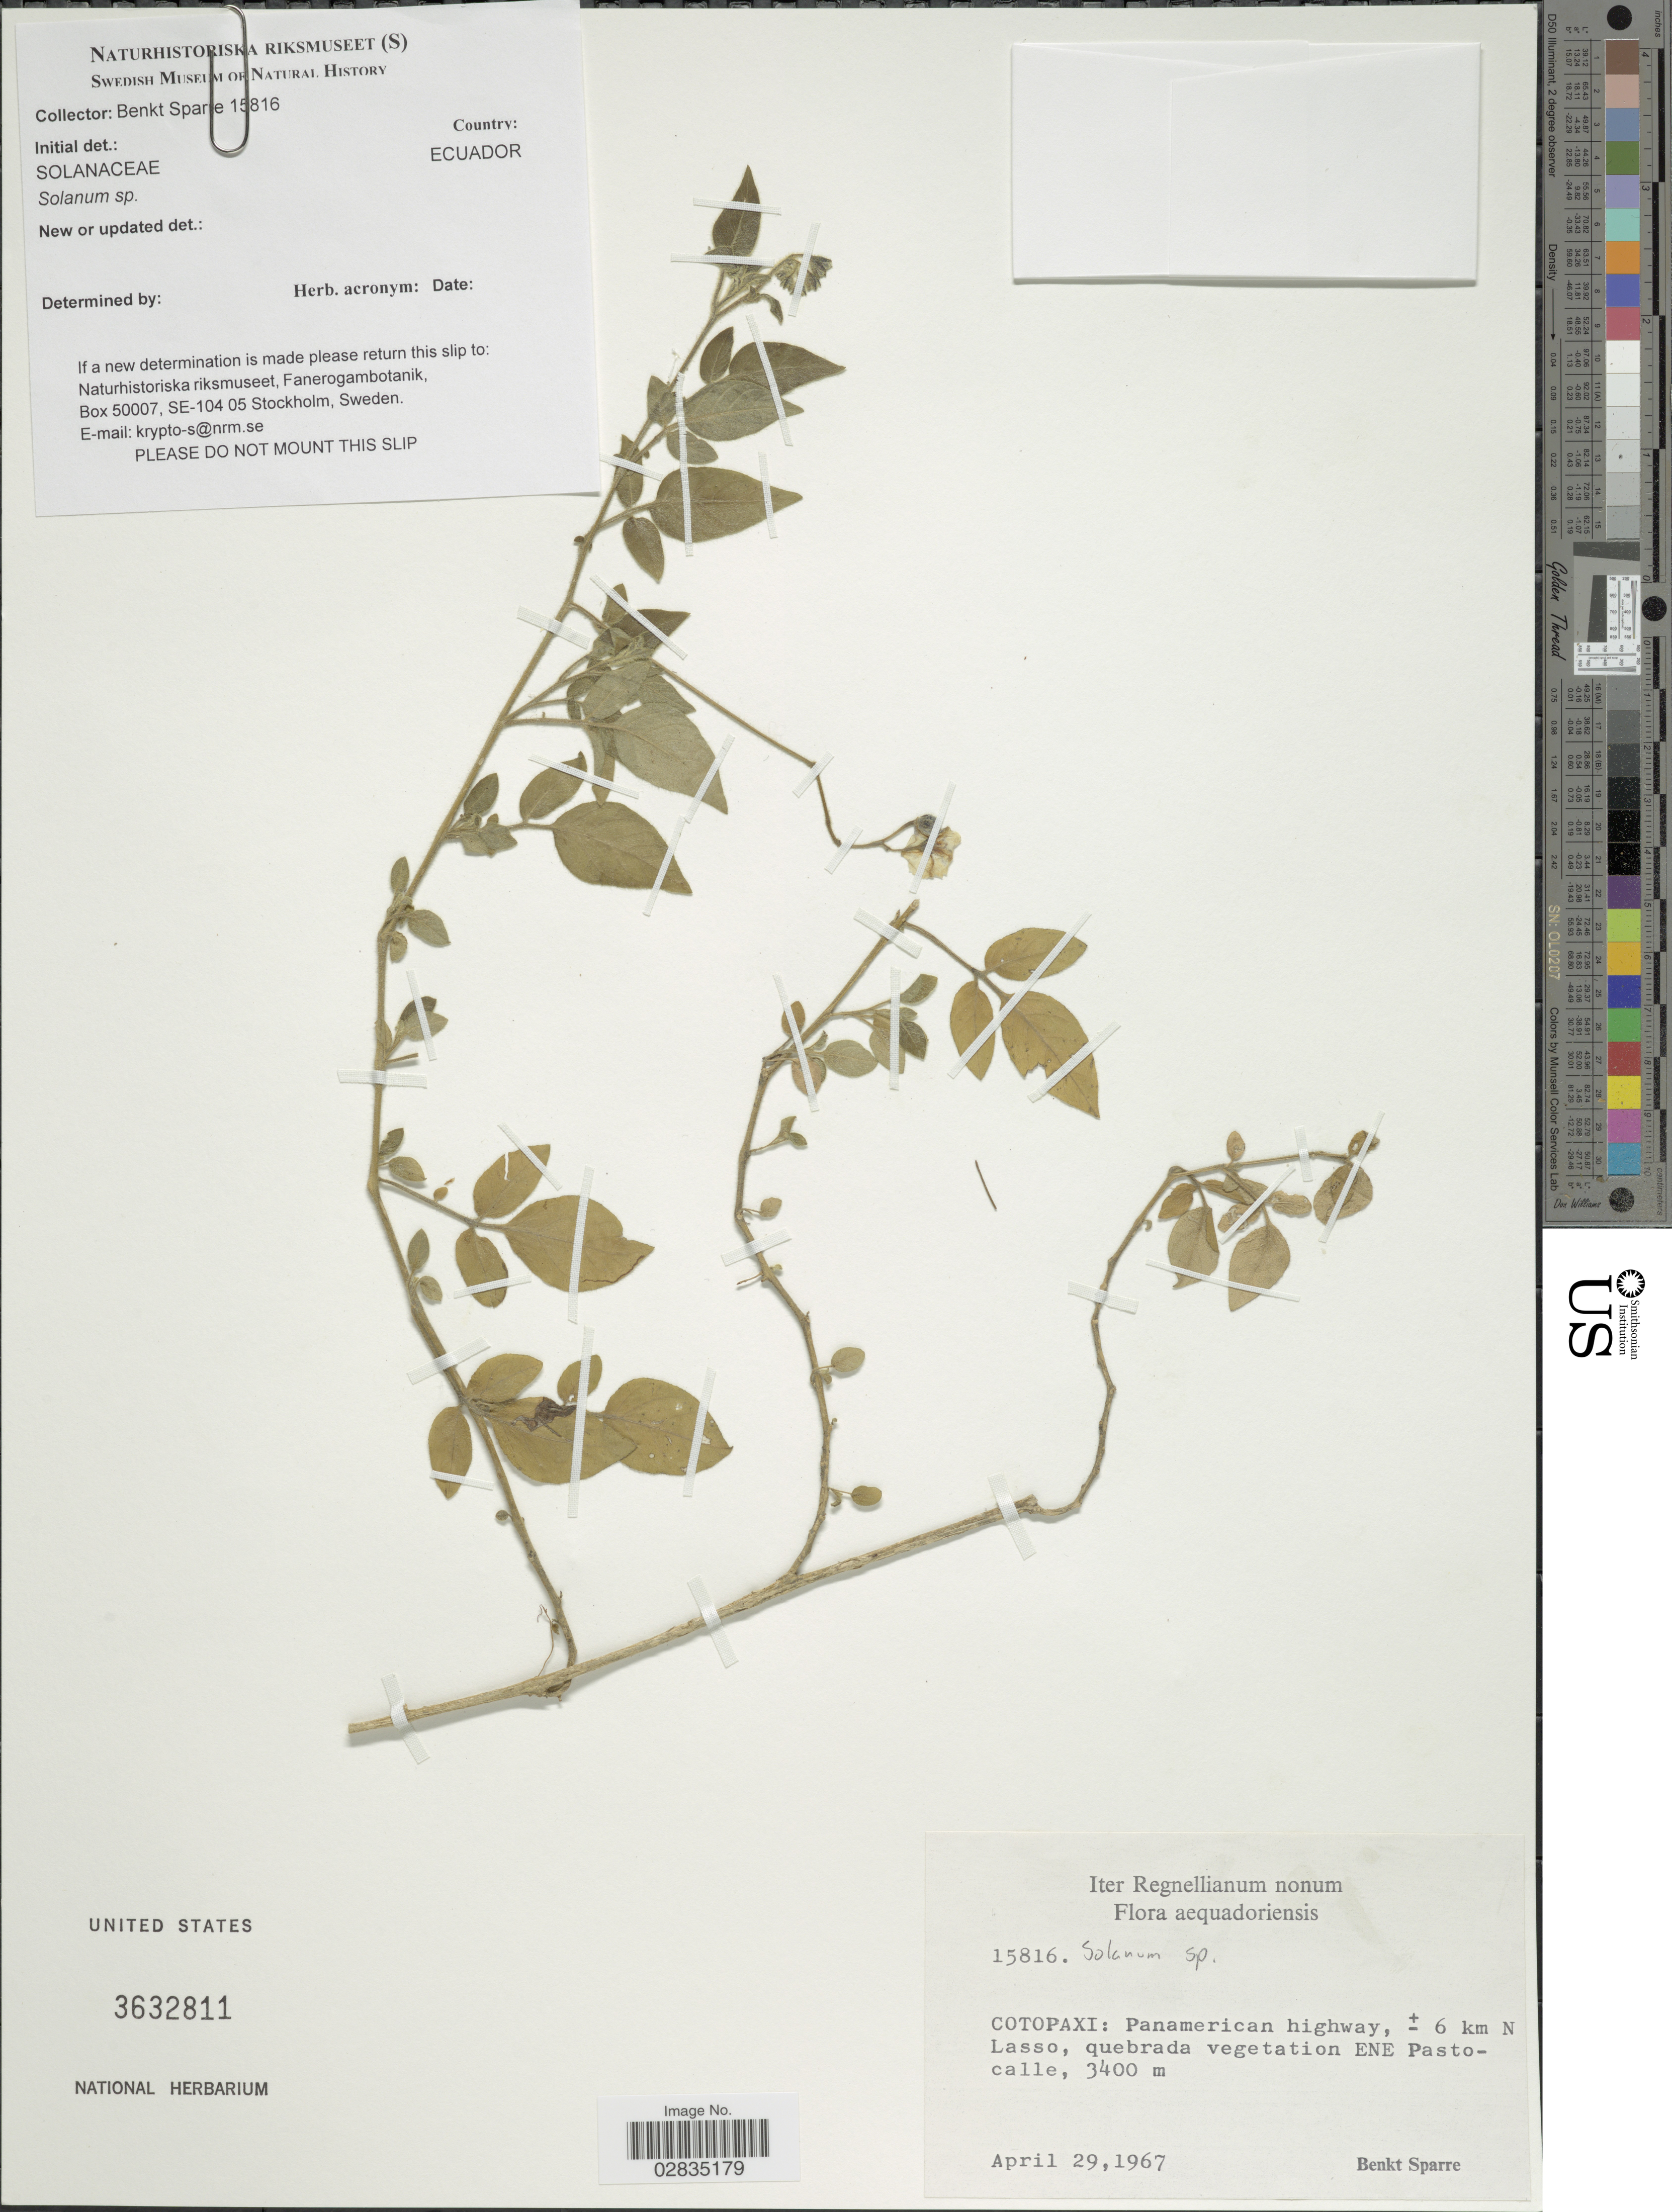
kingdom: Plantae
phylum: Tracheophyta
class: Magnoliopsida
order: Solanales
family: Solanaceae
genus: Solanum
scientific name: Solanum sp.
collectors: B. Sparre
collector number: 15816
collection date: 1967-04-29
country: Ecuador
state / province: Cotopaxi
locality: Panamerican highway, ± 6 km N Lasso, quebrada vegetation ENE Pastocalle.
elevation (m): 3400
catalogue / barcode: US 3632811